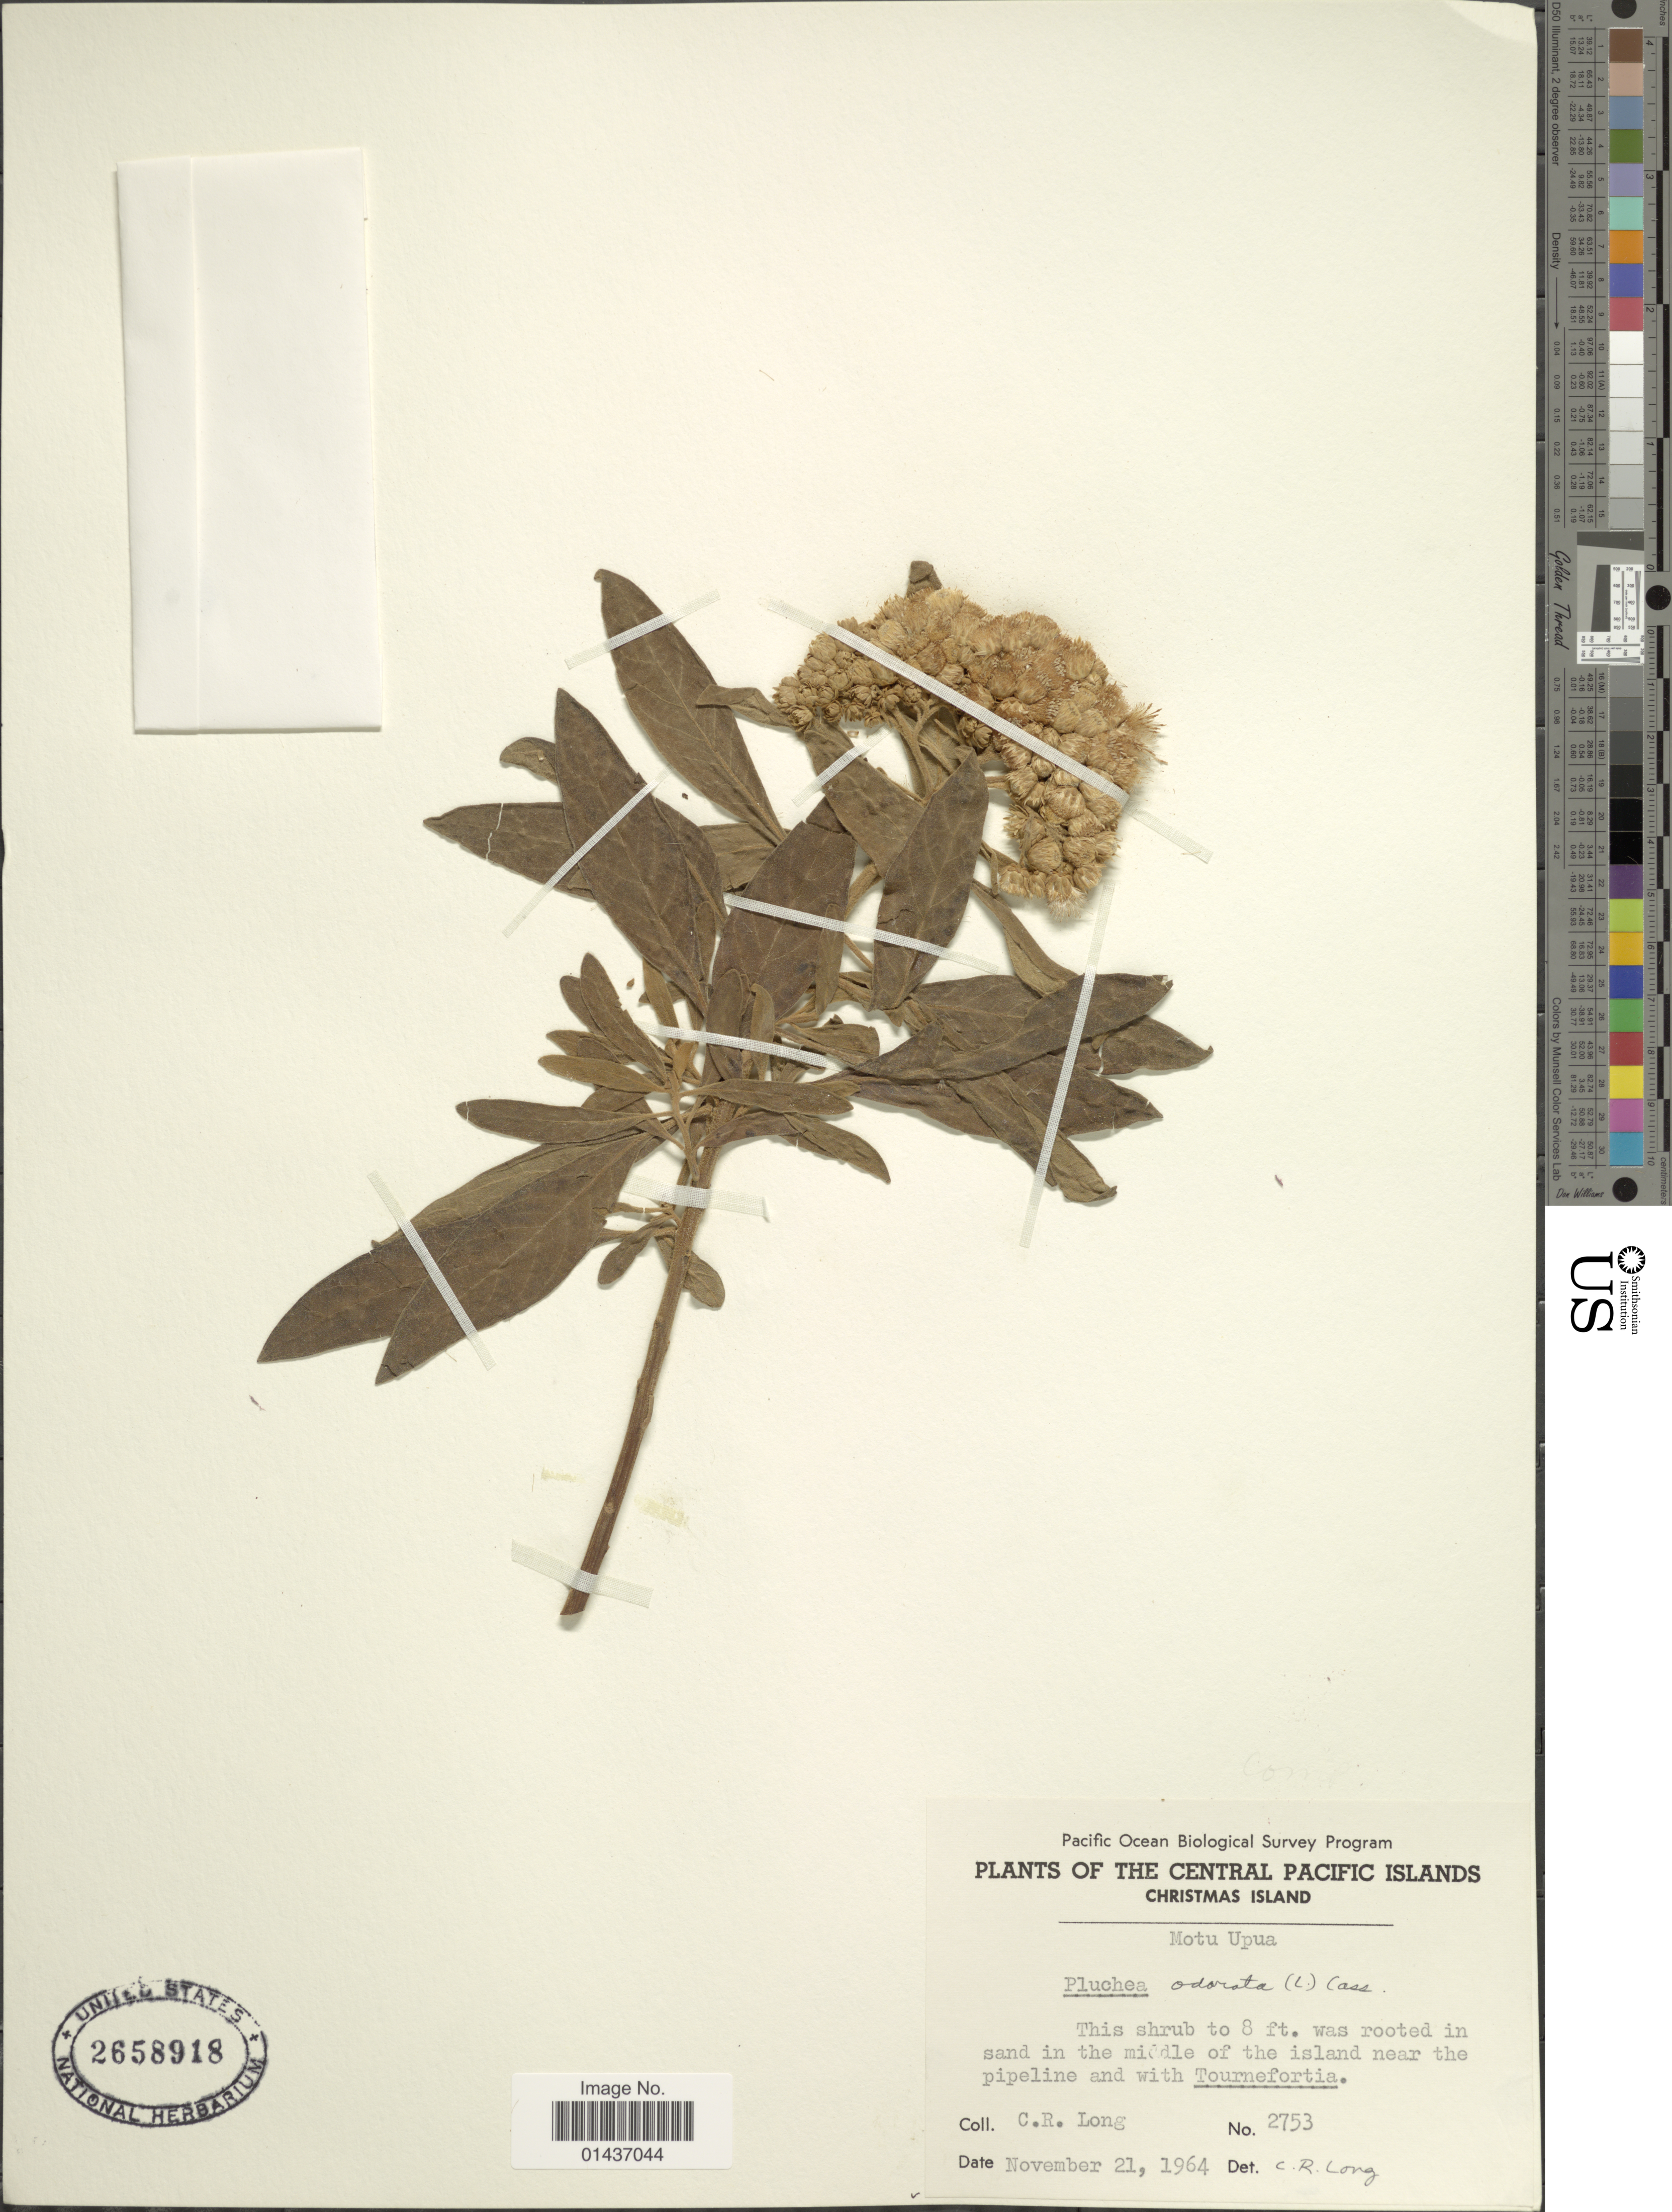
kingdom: Plantae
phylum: Tracheophyta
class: Magnoliopsida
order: Asterales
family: Asteraceae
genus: Pluchea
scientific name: Pluchea carolinensis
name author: (Jacq.) D. Don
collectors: C. R. Long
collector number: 2753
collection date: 1964-11-21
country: Kiribati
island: Kiritimati [Christmas] Atoll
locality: The Central Pacific Islands, Christmas Island, Motu Upua, in sand in the middle of the island near the pipeline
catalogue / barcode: US 2658918